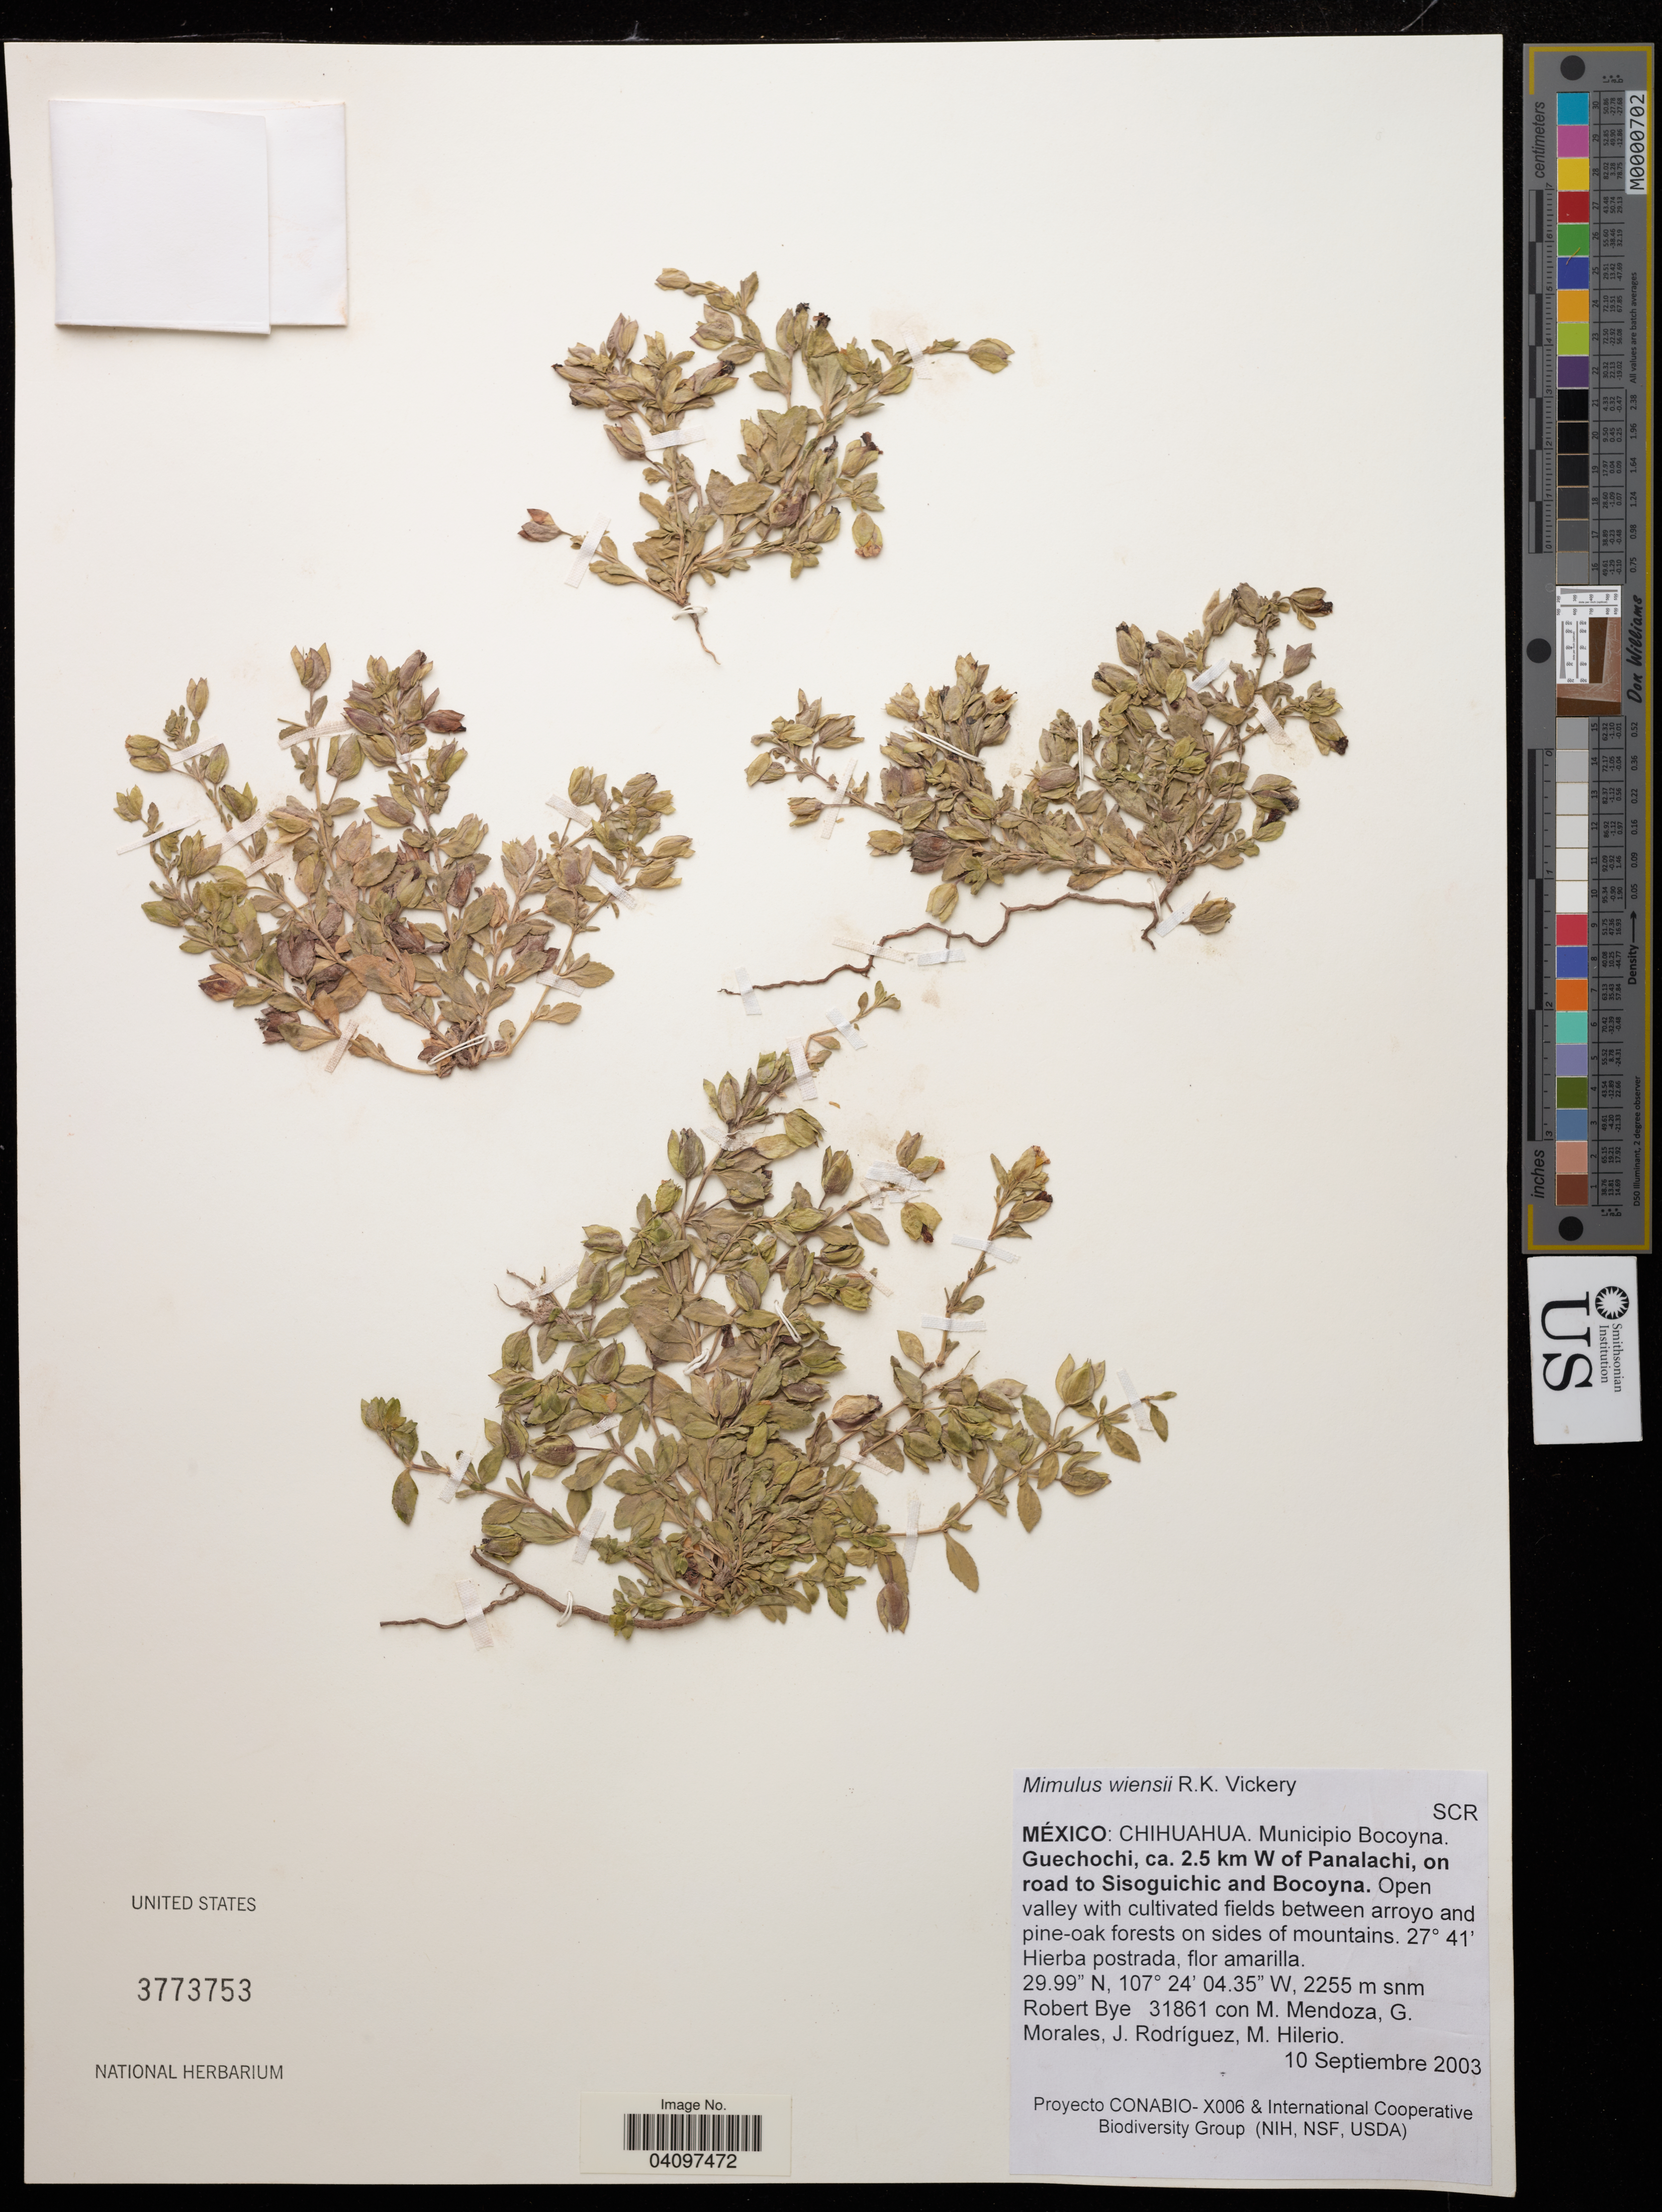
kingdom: Plantae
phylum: Tracheophyta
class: Magnoliopsida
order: Lamiales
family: Phrymaceae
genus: Mimulus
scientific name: Mimulus wiensii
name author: R.K. Vickery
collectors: R. A. Bye, M. Mendoza Garcia, Morales & J. Rodríguez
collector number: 31861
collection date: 2003-09-10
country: Mexico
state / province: Chihuahua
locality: Municipio Bocoyna. Guechochi, ca. 2.5 km W of Panalachi, on road to Sisoguichic and Bocoyna.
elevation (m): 2255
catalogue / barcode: US 3773753